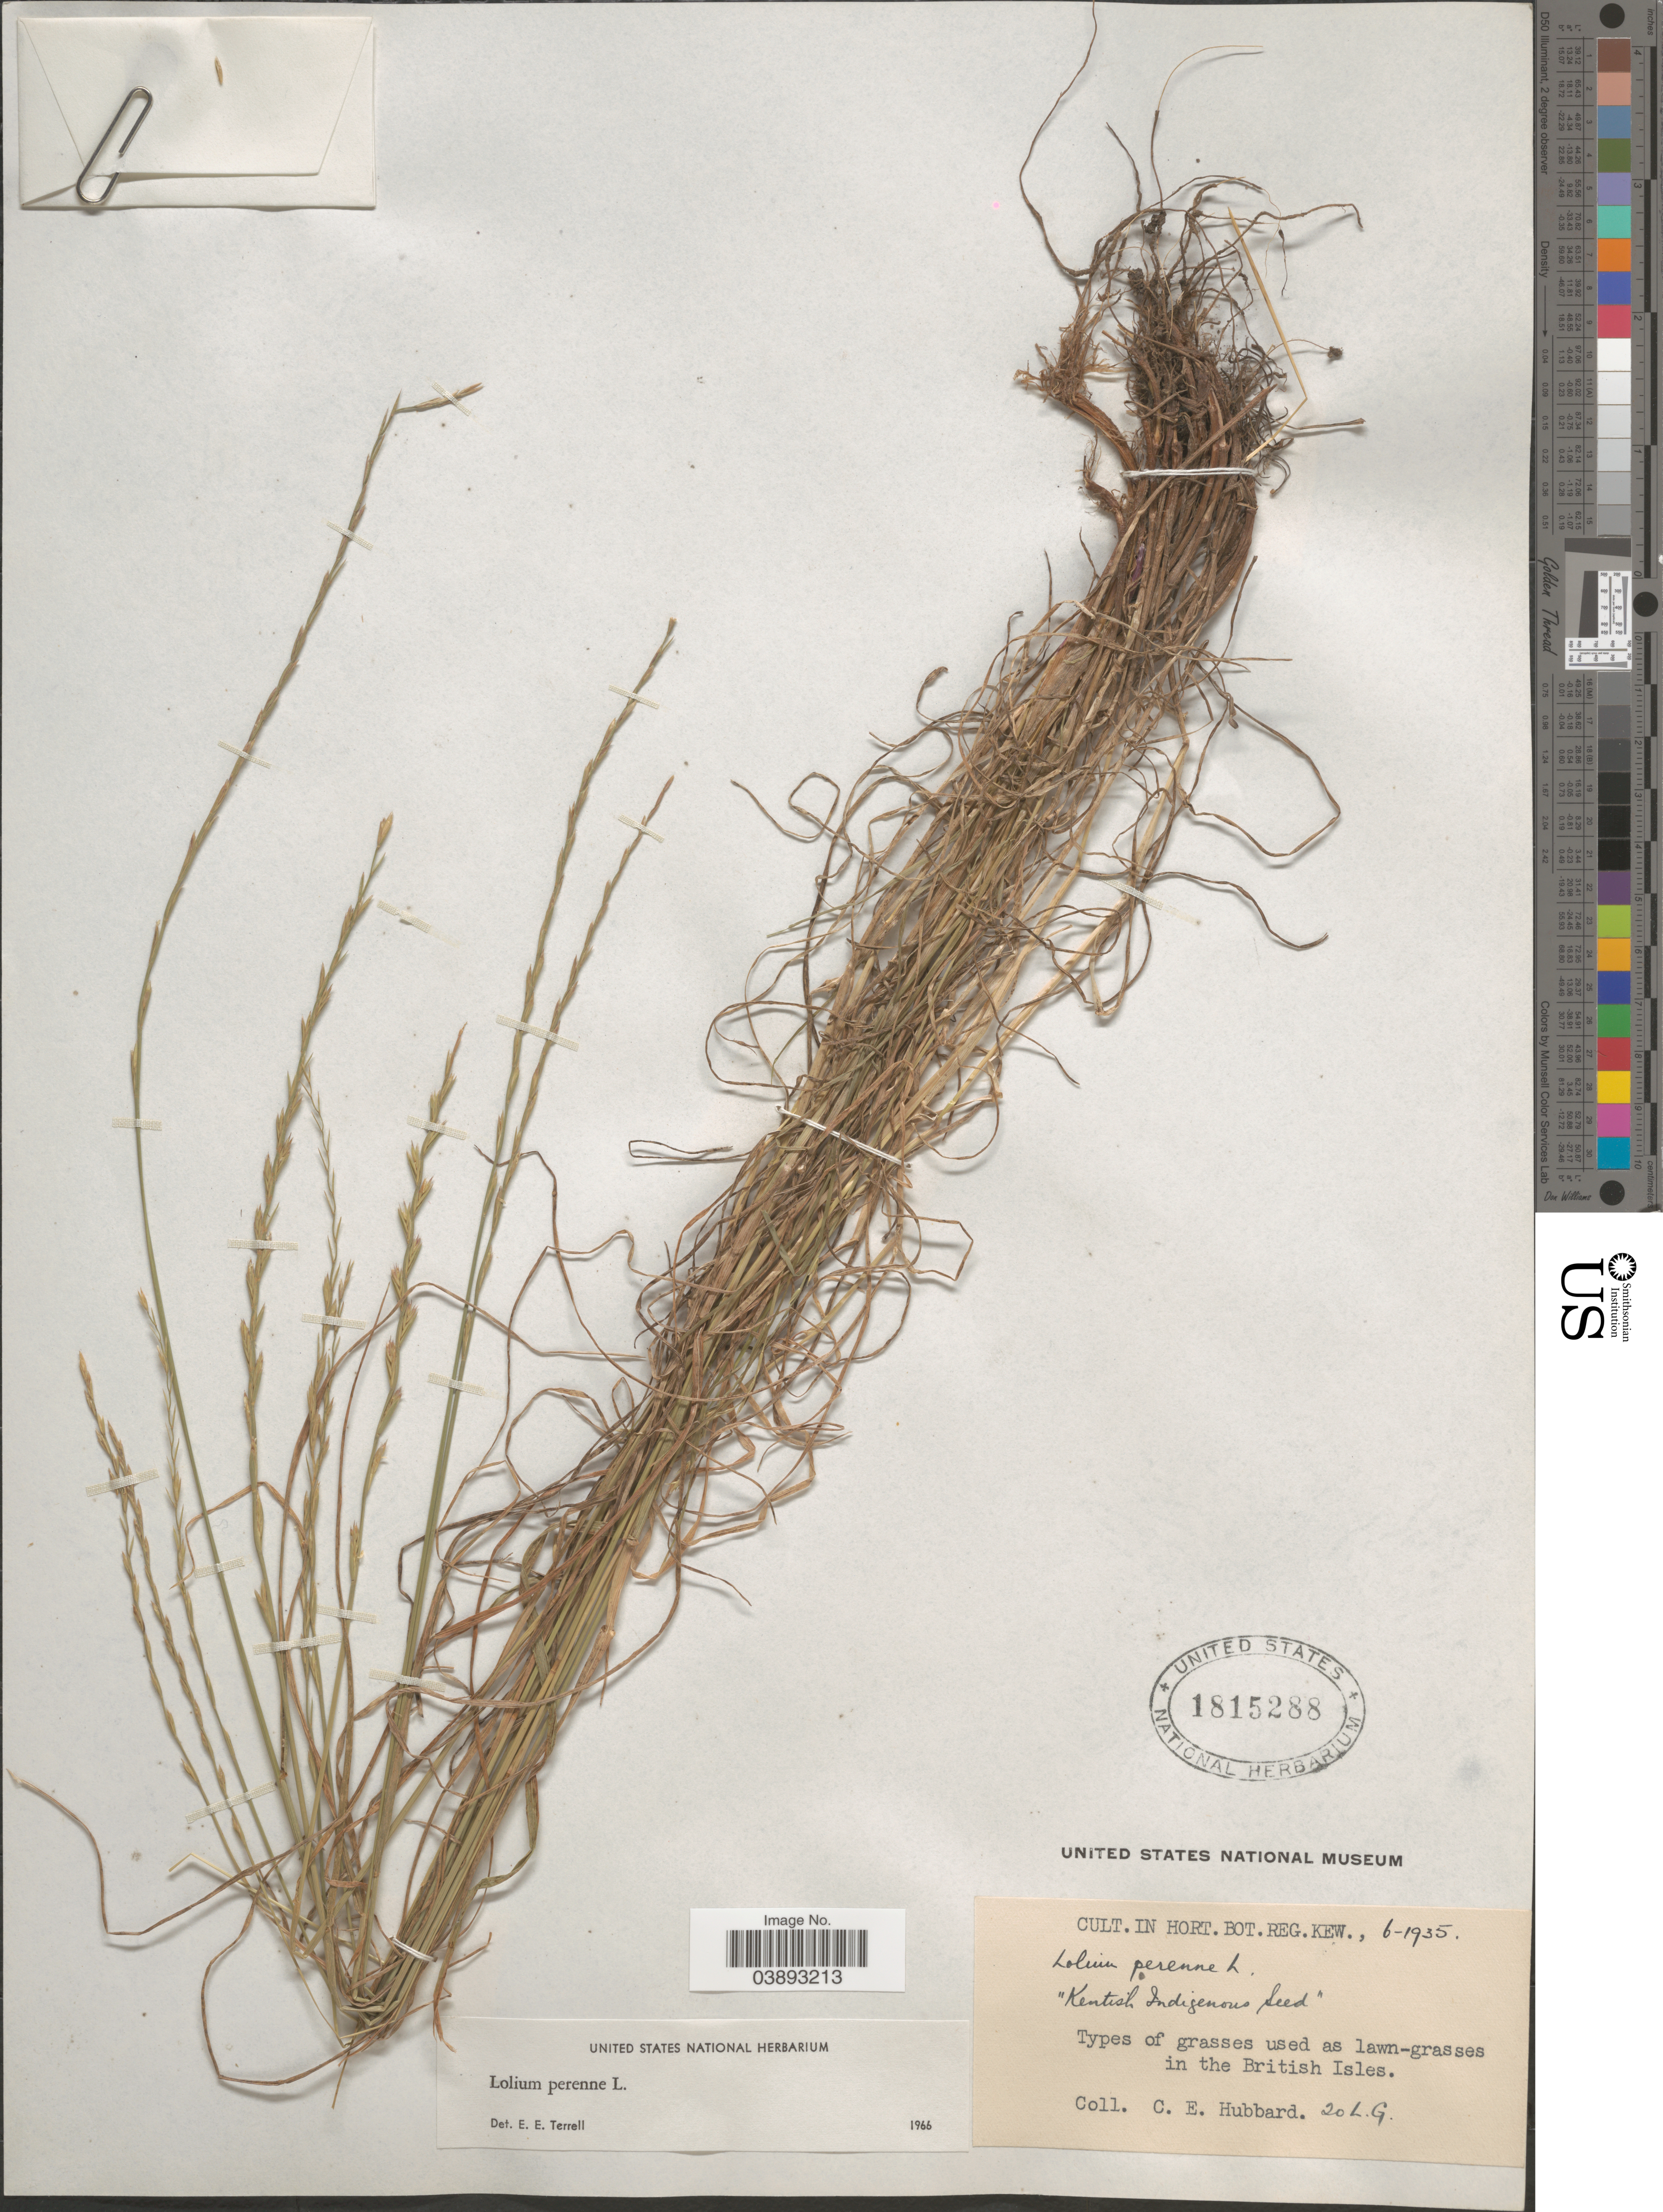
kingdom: Plantae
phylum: Tracheophyta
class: Liliopsida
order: Poales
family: Poaceae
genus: Lolium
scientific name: Lolium perenne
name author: L.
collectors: C. E. Hubbard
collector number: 20 L.G.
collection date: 1935-06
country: United Kingdom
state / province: England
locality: In Hort. Bot. Reg. Kew. Birtish Isles.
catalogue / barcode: US 1815288